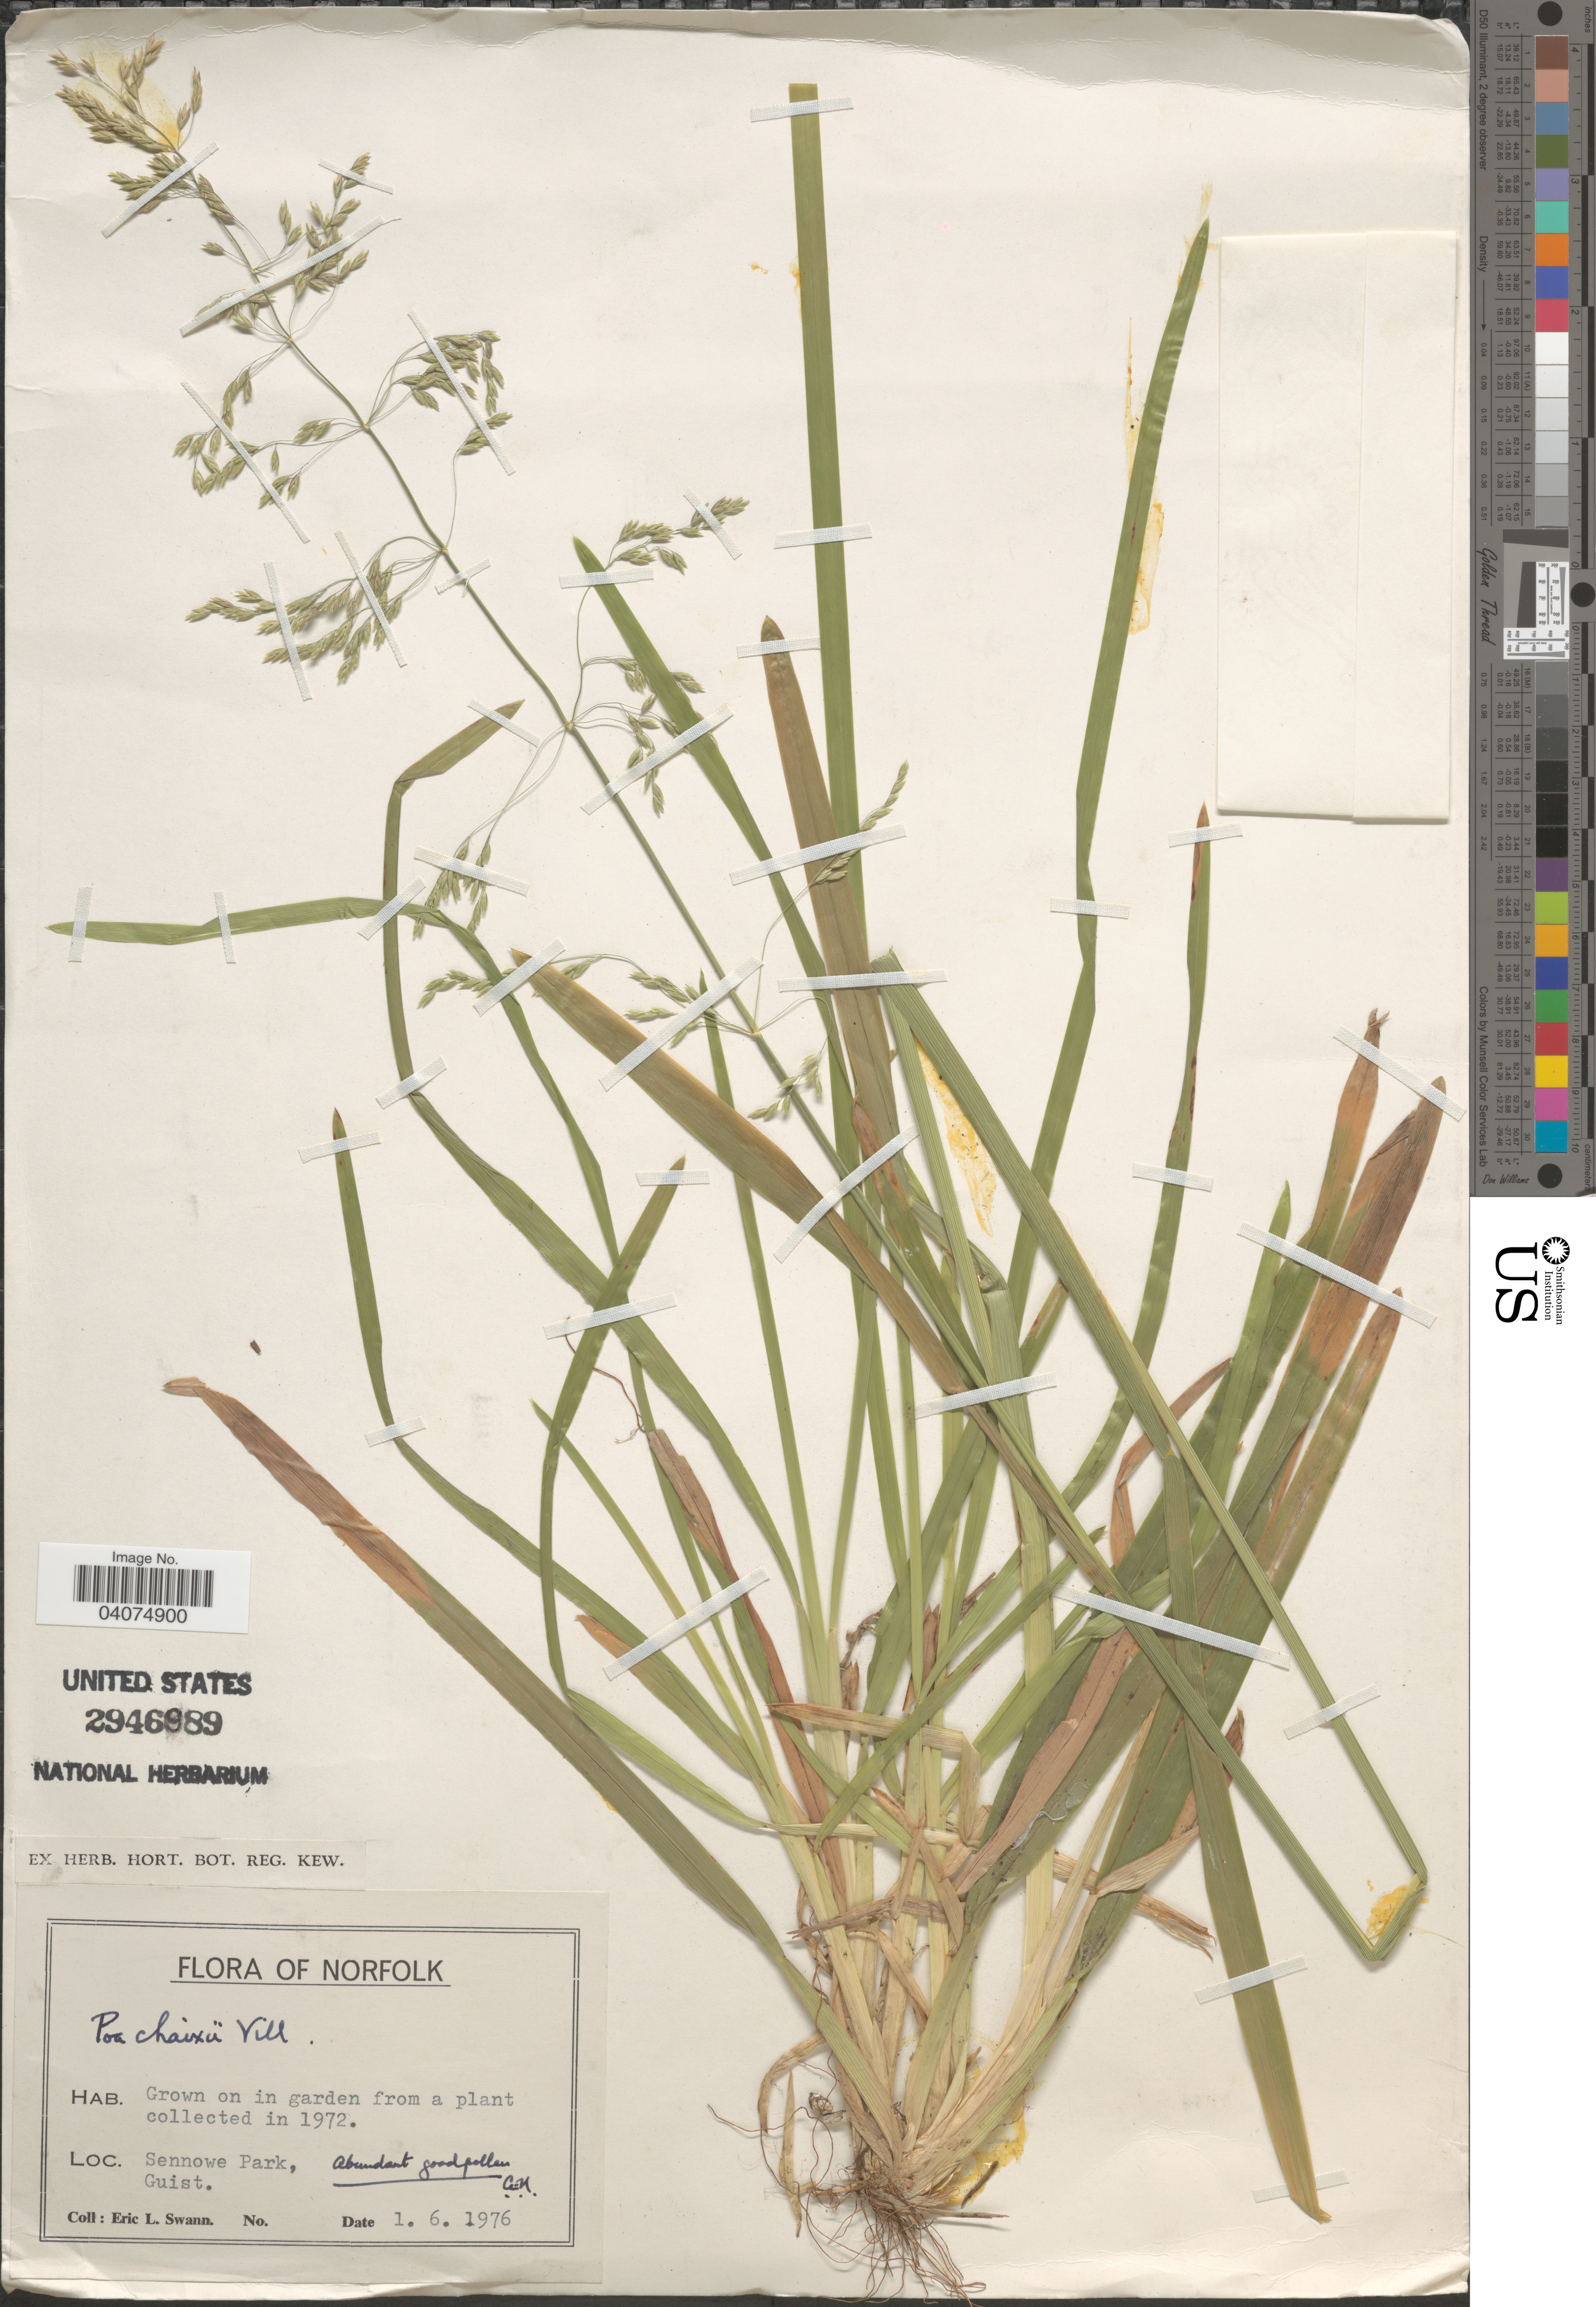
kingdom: Plantae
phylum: Tracheophyta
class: Liliopsida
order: Poales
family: Poaceae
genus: Poa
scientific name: Poa chaixii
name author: Vill.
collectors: E. Swann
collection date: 1976-06-01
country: Australia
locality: Norfolk. In garden. Sennowe Park, Guist.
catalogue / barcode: US 2946989